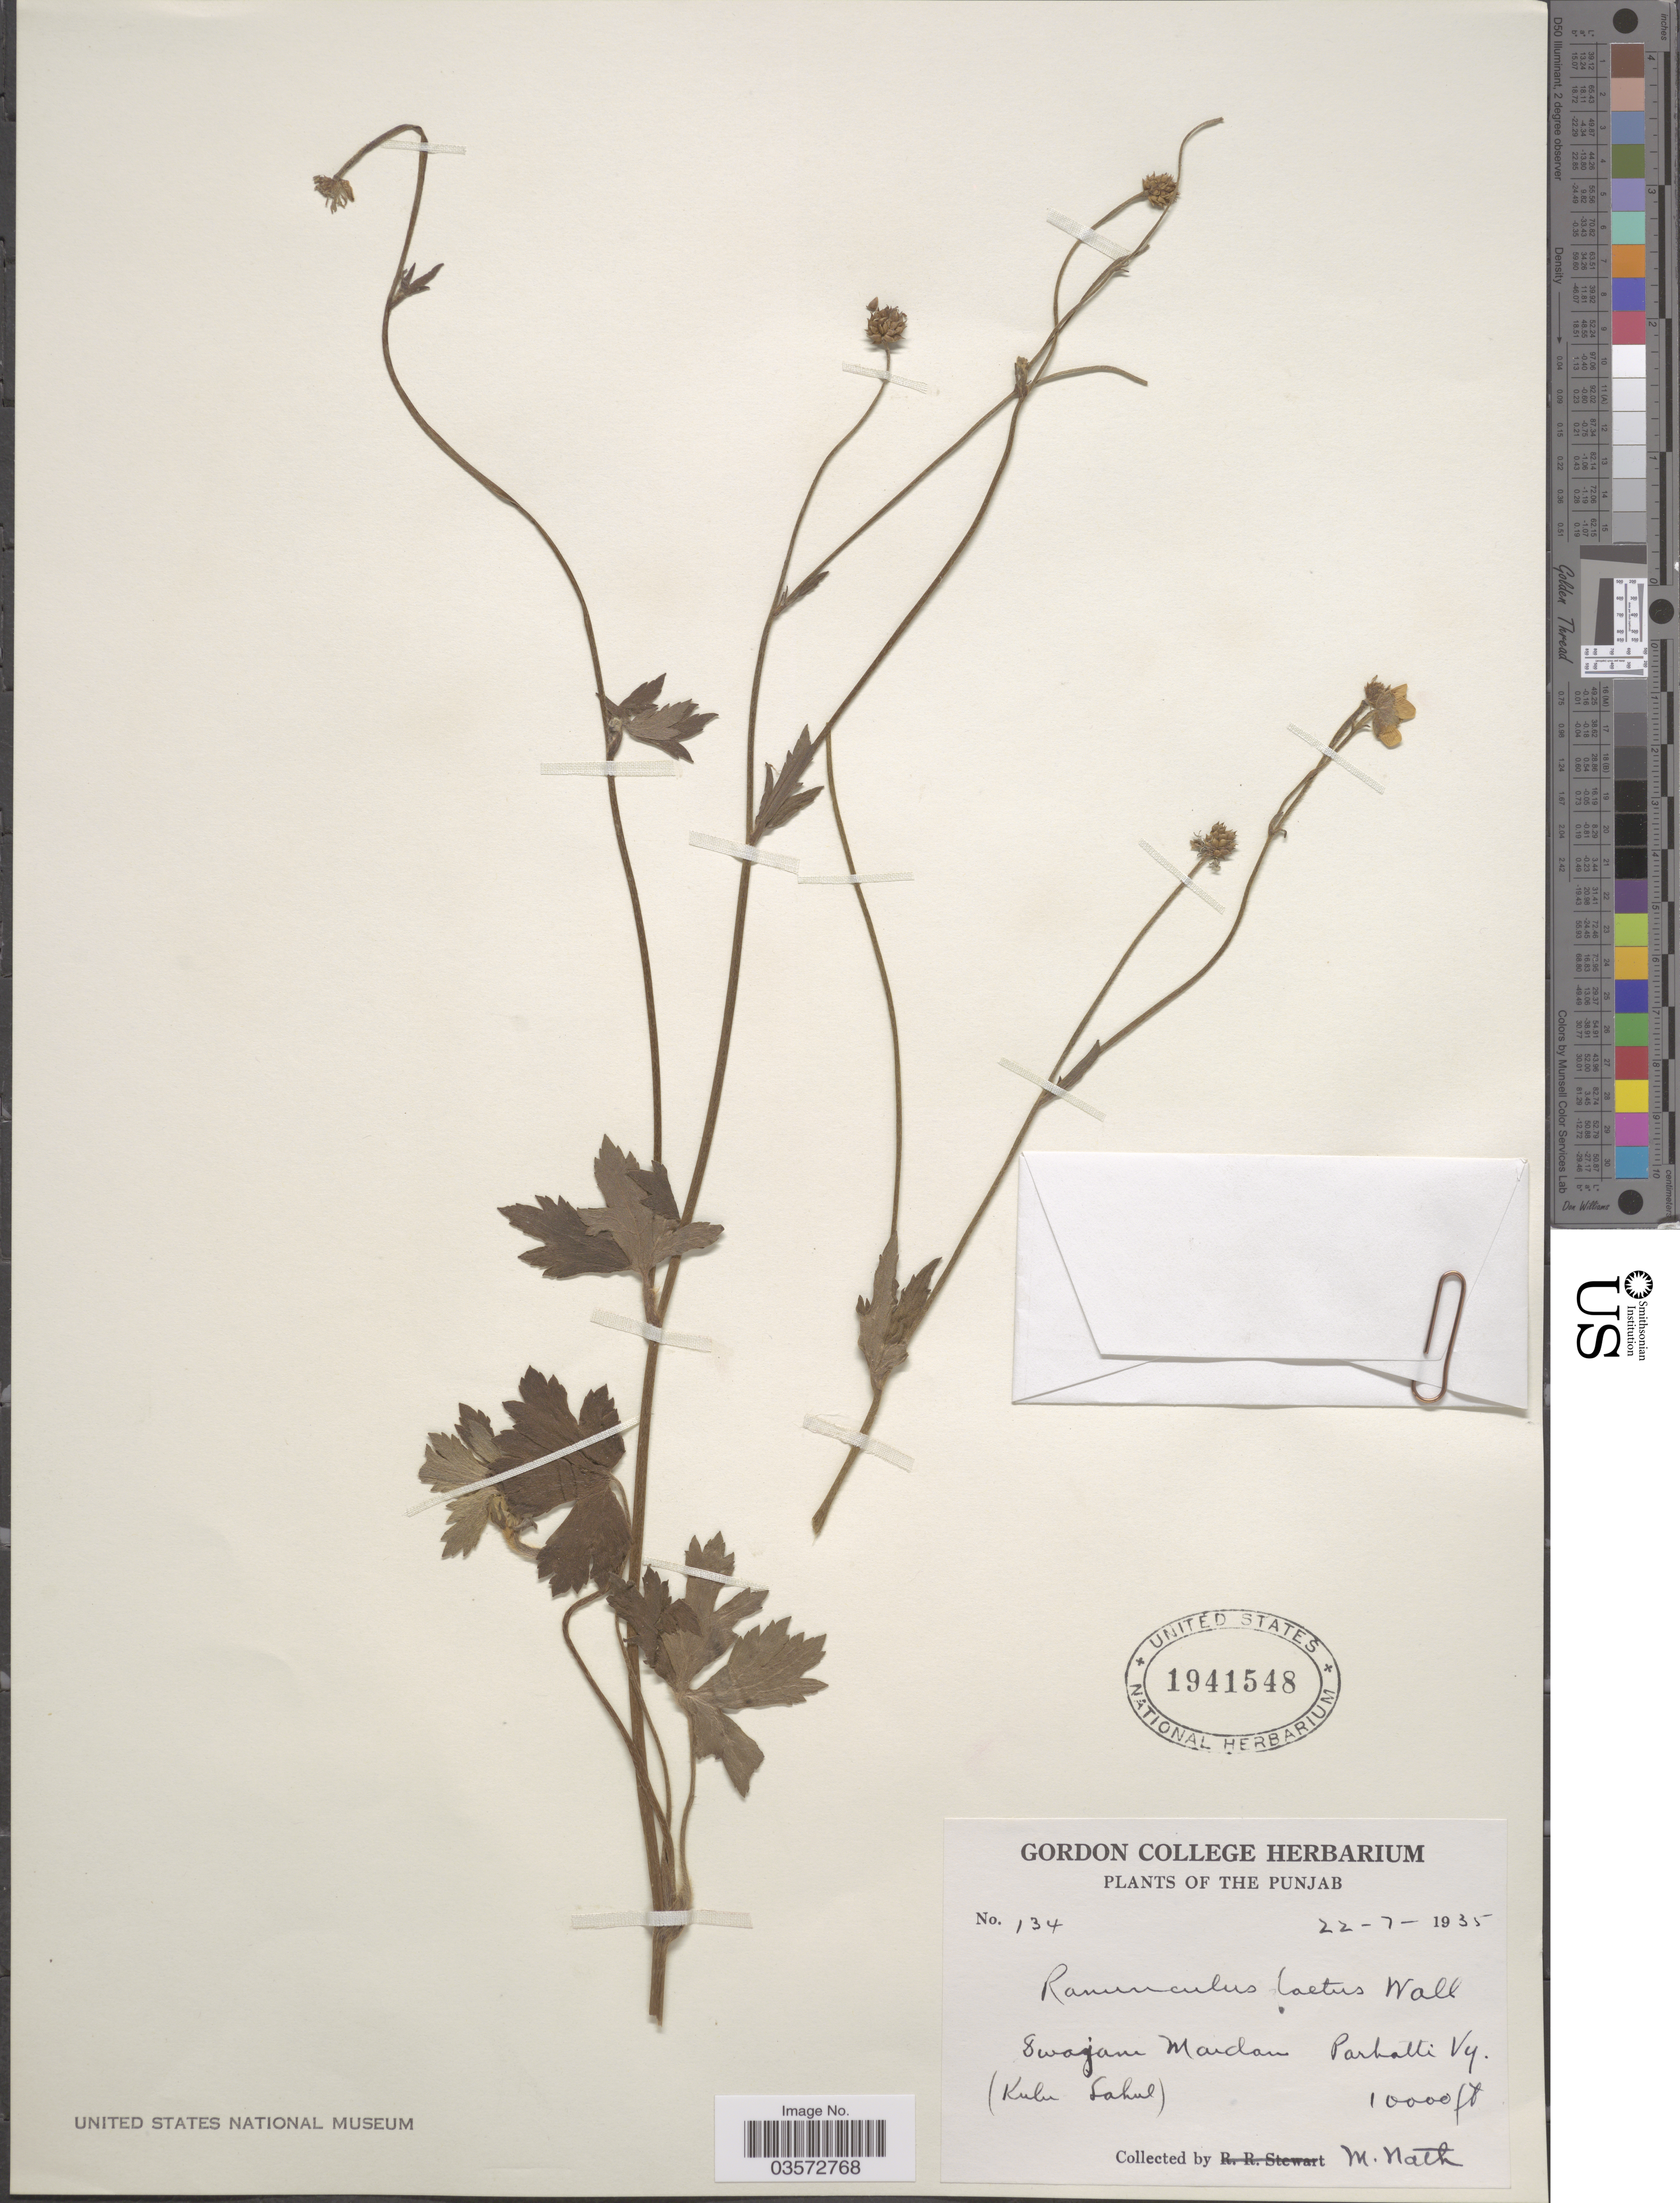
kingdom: Plantae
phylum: Tracheophyta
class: Magnoliopsida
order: Ranunculales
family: Ranunculaceae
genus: Ranunculus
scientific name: Ranunculus laetus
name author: Wall. ex Hook. f. & J.W. Thomson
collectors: M. Nath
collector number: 134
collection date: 1935-07-22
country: India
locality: Swanahi Marclan Parkatti Vy. (Kulu Lahul).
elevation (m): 3048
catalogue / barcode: US 1941548